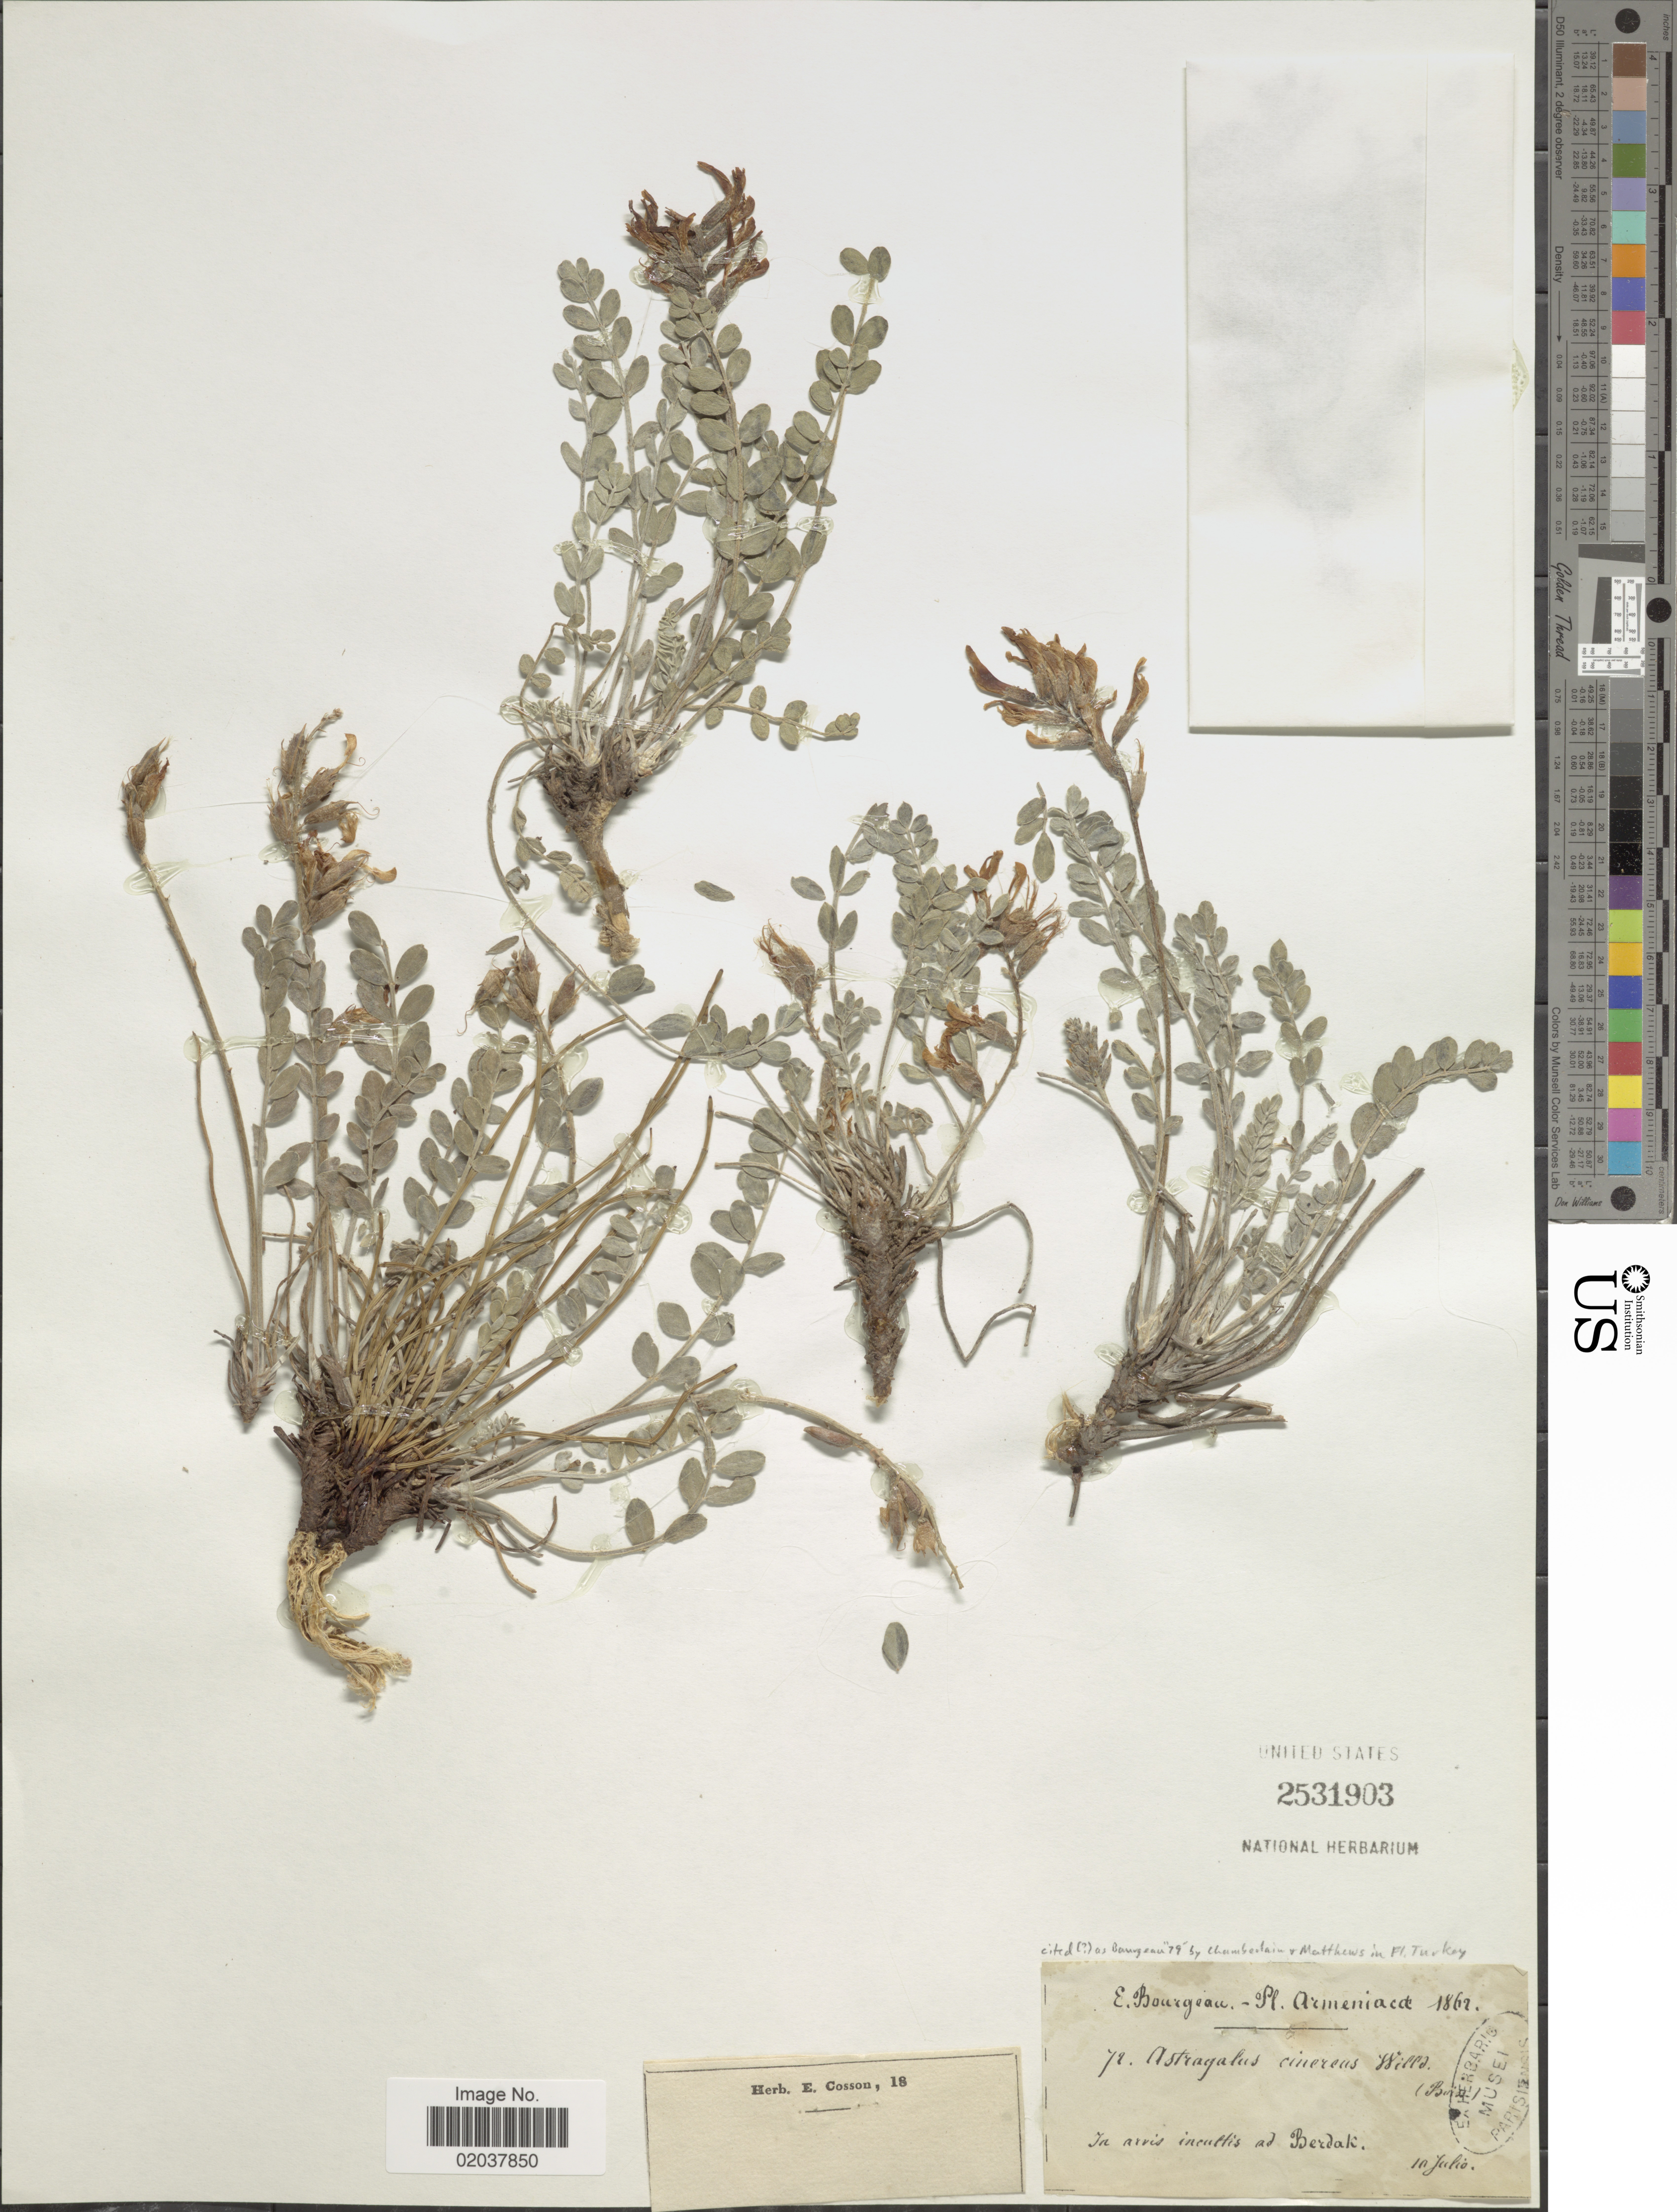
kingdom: Plantae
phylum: Tracheophyta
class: Magnoliopsida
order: Fabales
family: Fabaceae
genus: Astragalus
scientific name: Astragalus cinereus Turcz., nom. illeg.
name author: Turcz.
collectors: E. Bourgeau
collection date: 1862-07-10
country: Armenia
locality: Berdak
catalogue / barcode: US 2531903